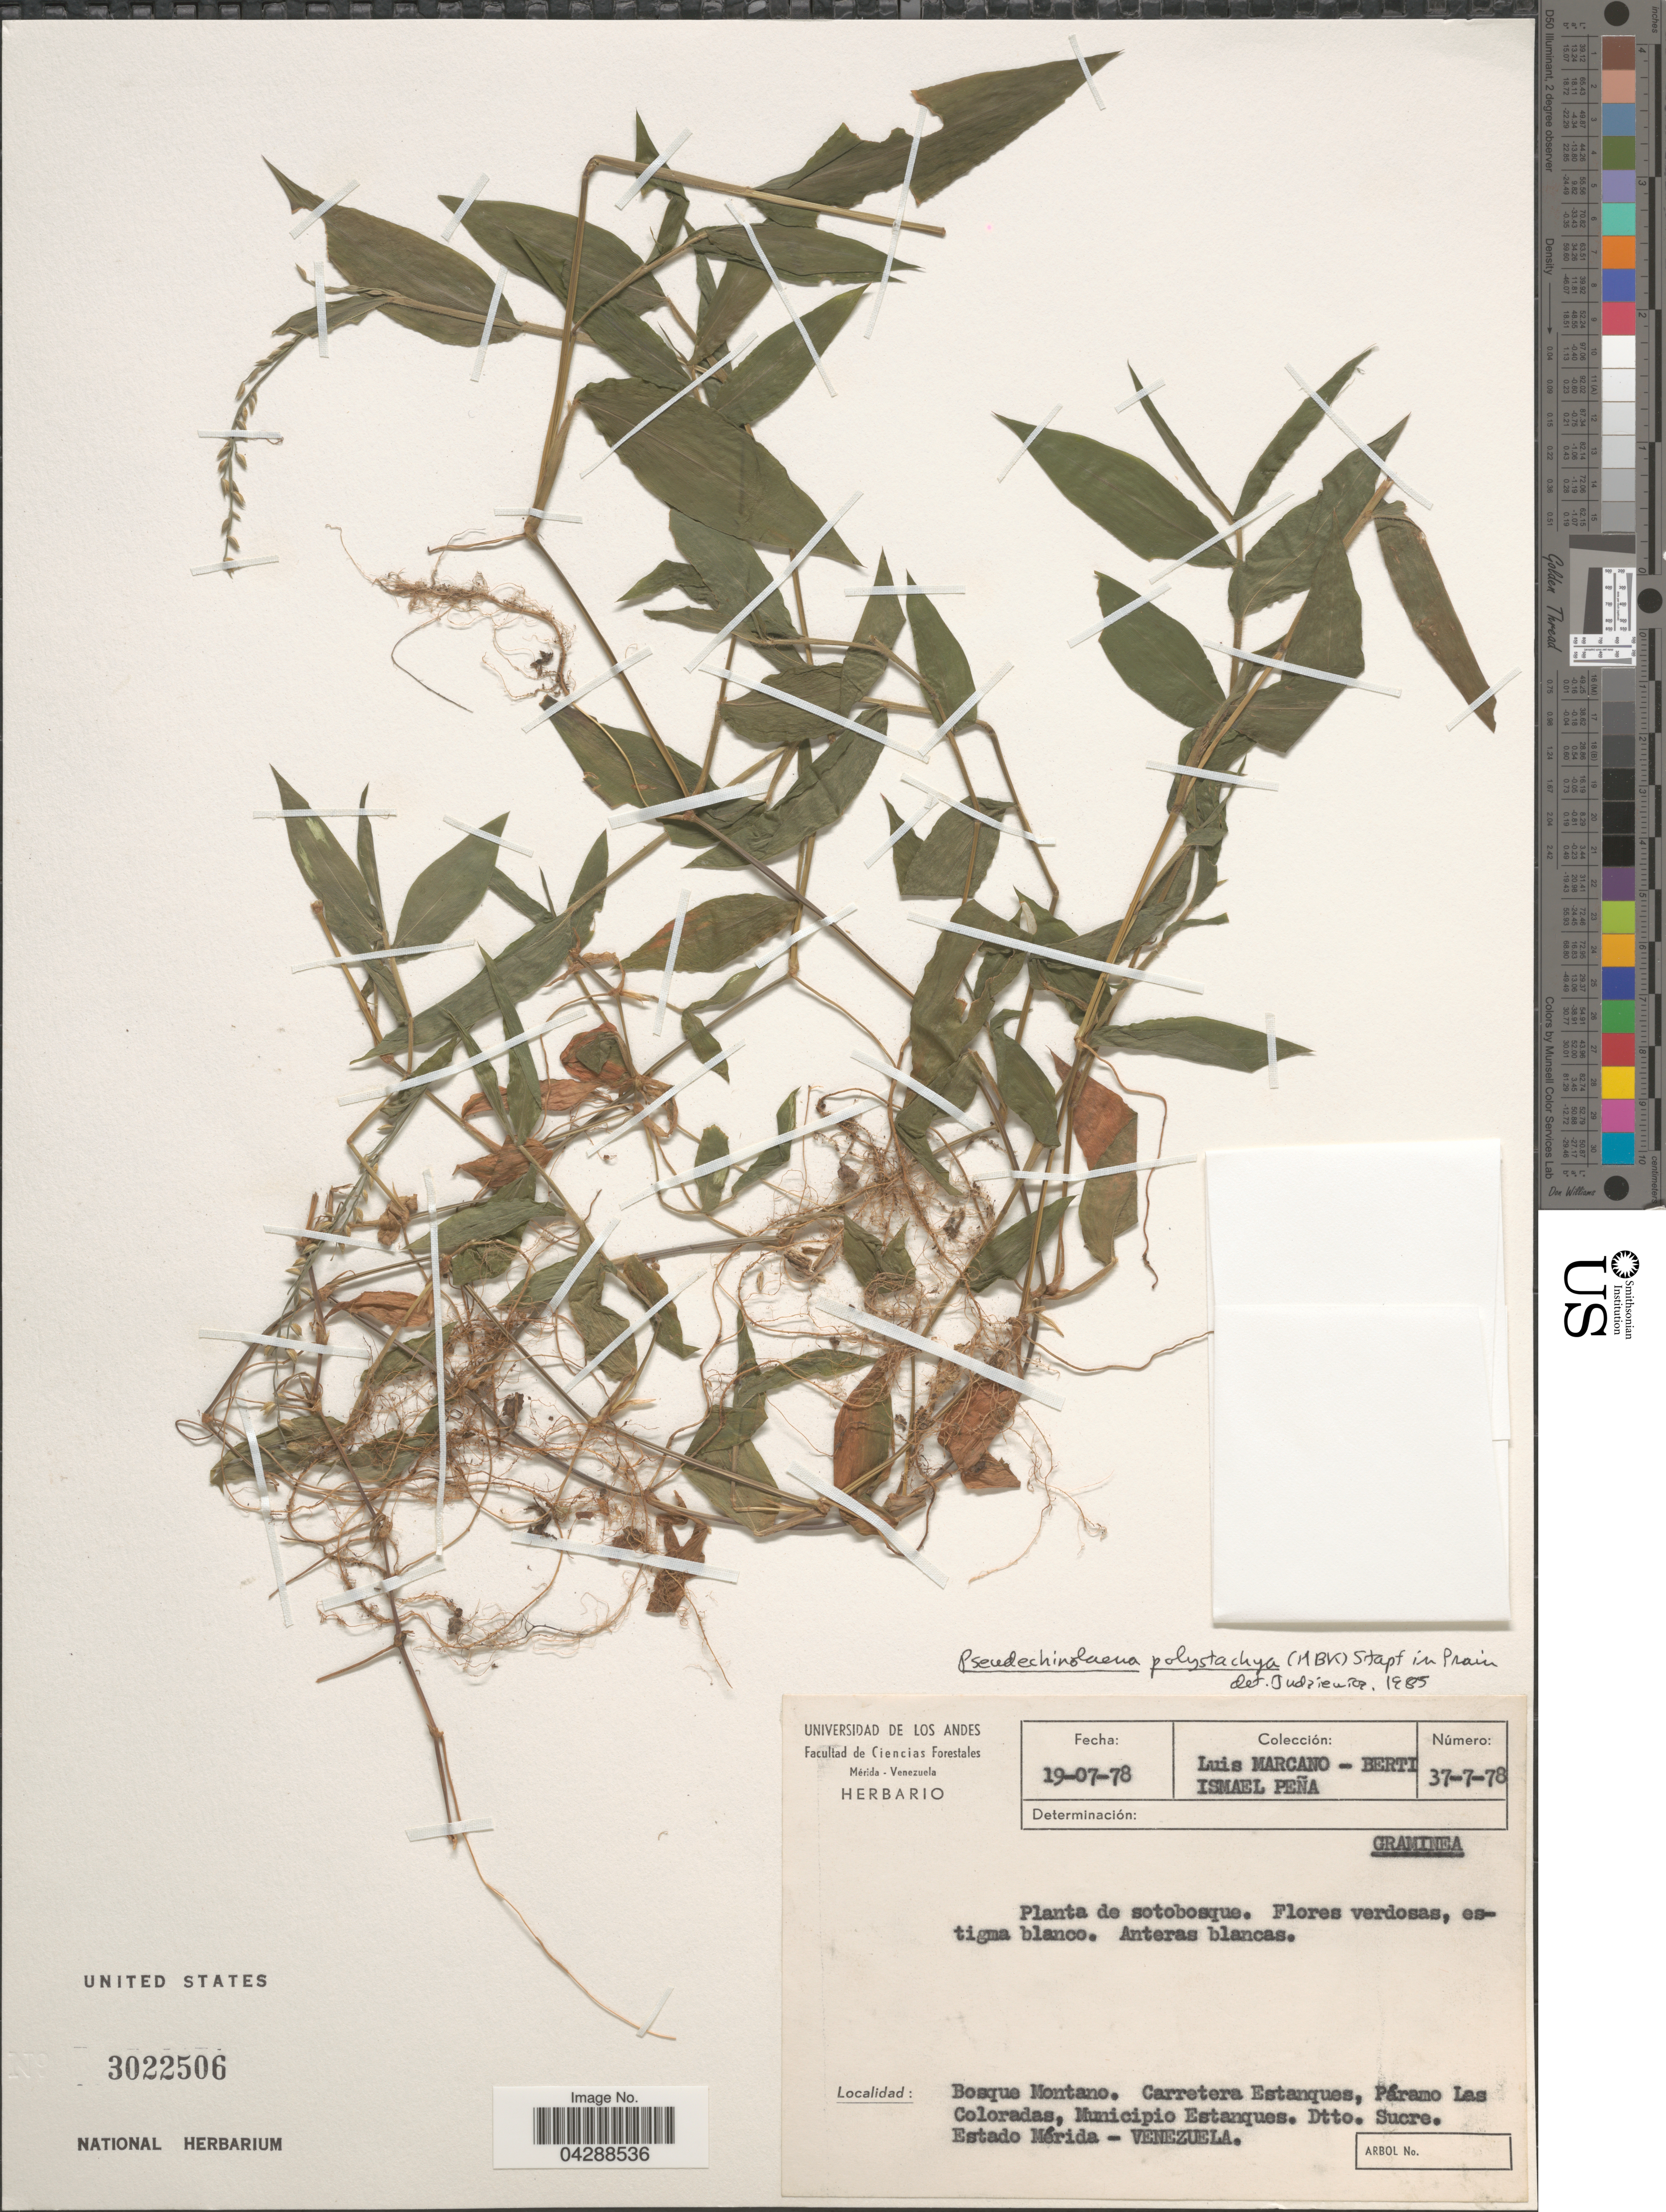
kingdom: Plantae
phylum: Tracheophyta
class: Liliopsida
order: Poales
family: Poaceae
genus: Pseudechinolaena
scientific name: Pseudechinolaena polystachya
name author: (Kunth) Stapf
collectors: L. Marcano-Berti & I. Pena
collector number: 37-7-78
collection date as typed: Transcribed d/m/y: 19/7/78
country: Venezuela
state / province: Merida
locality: Bosque Montano. Carretera Estanques, Páramo Las Coloradas, Municipio Estanques. Dtto. Sucre.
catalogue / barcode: US 3022506